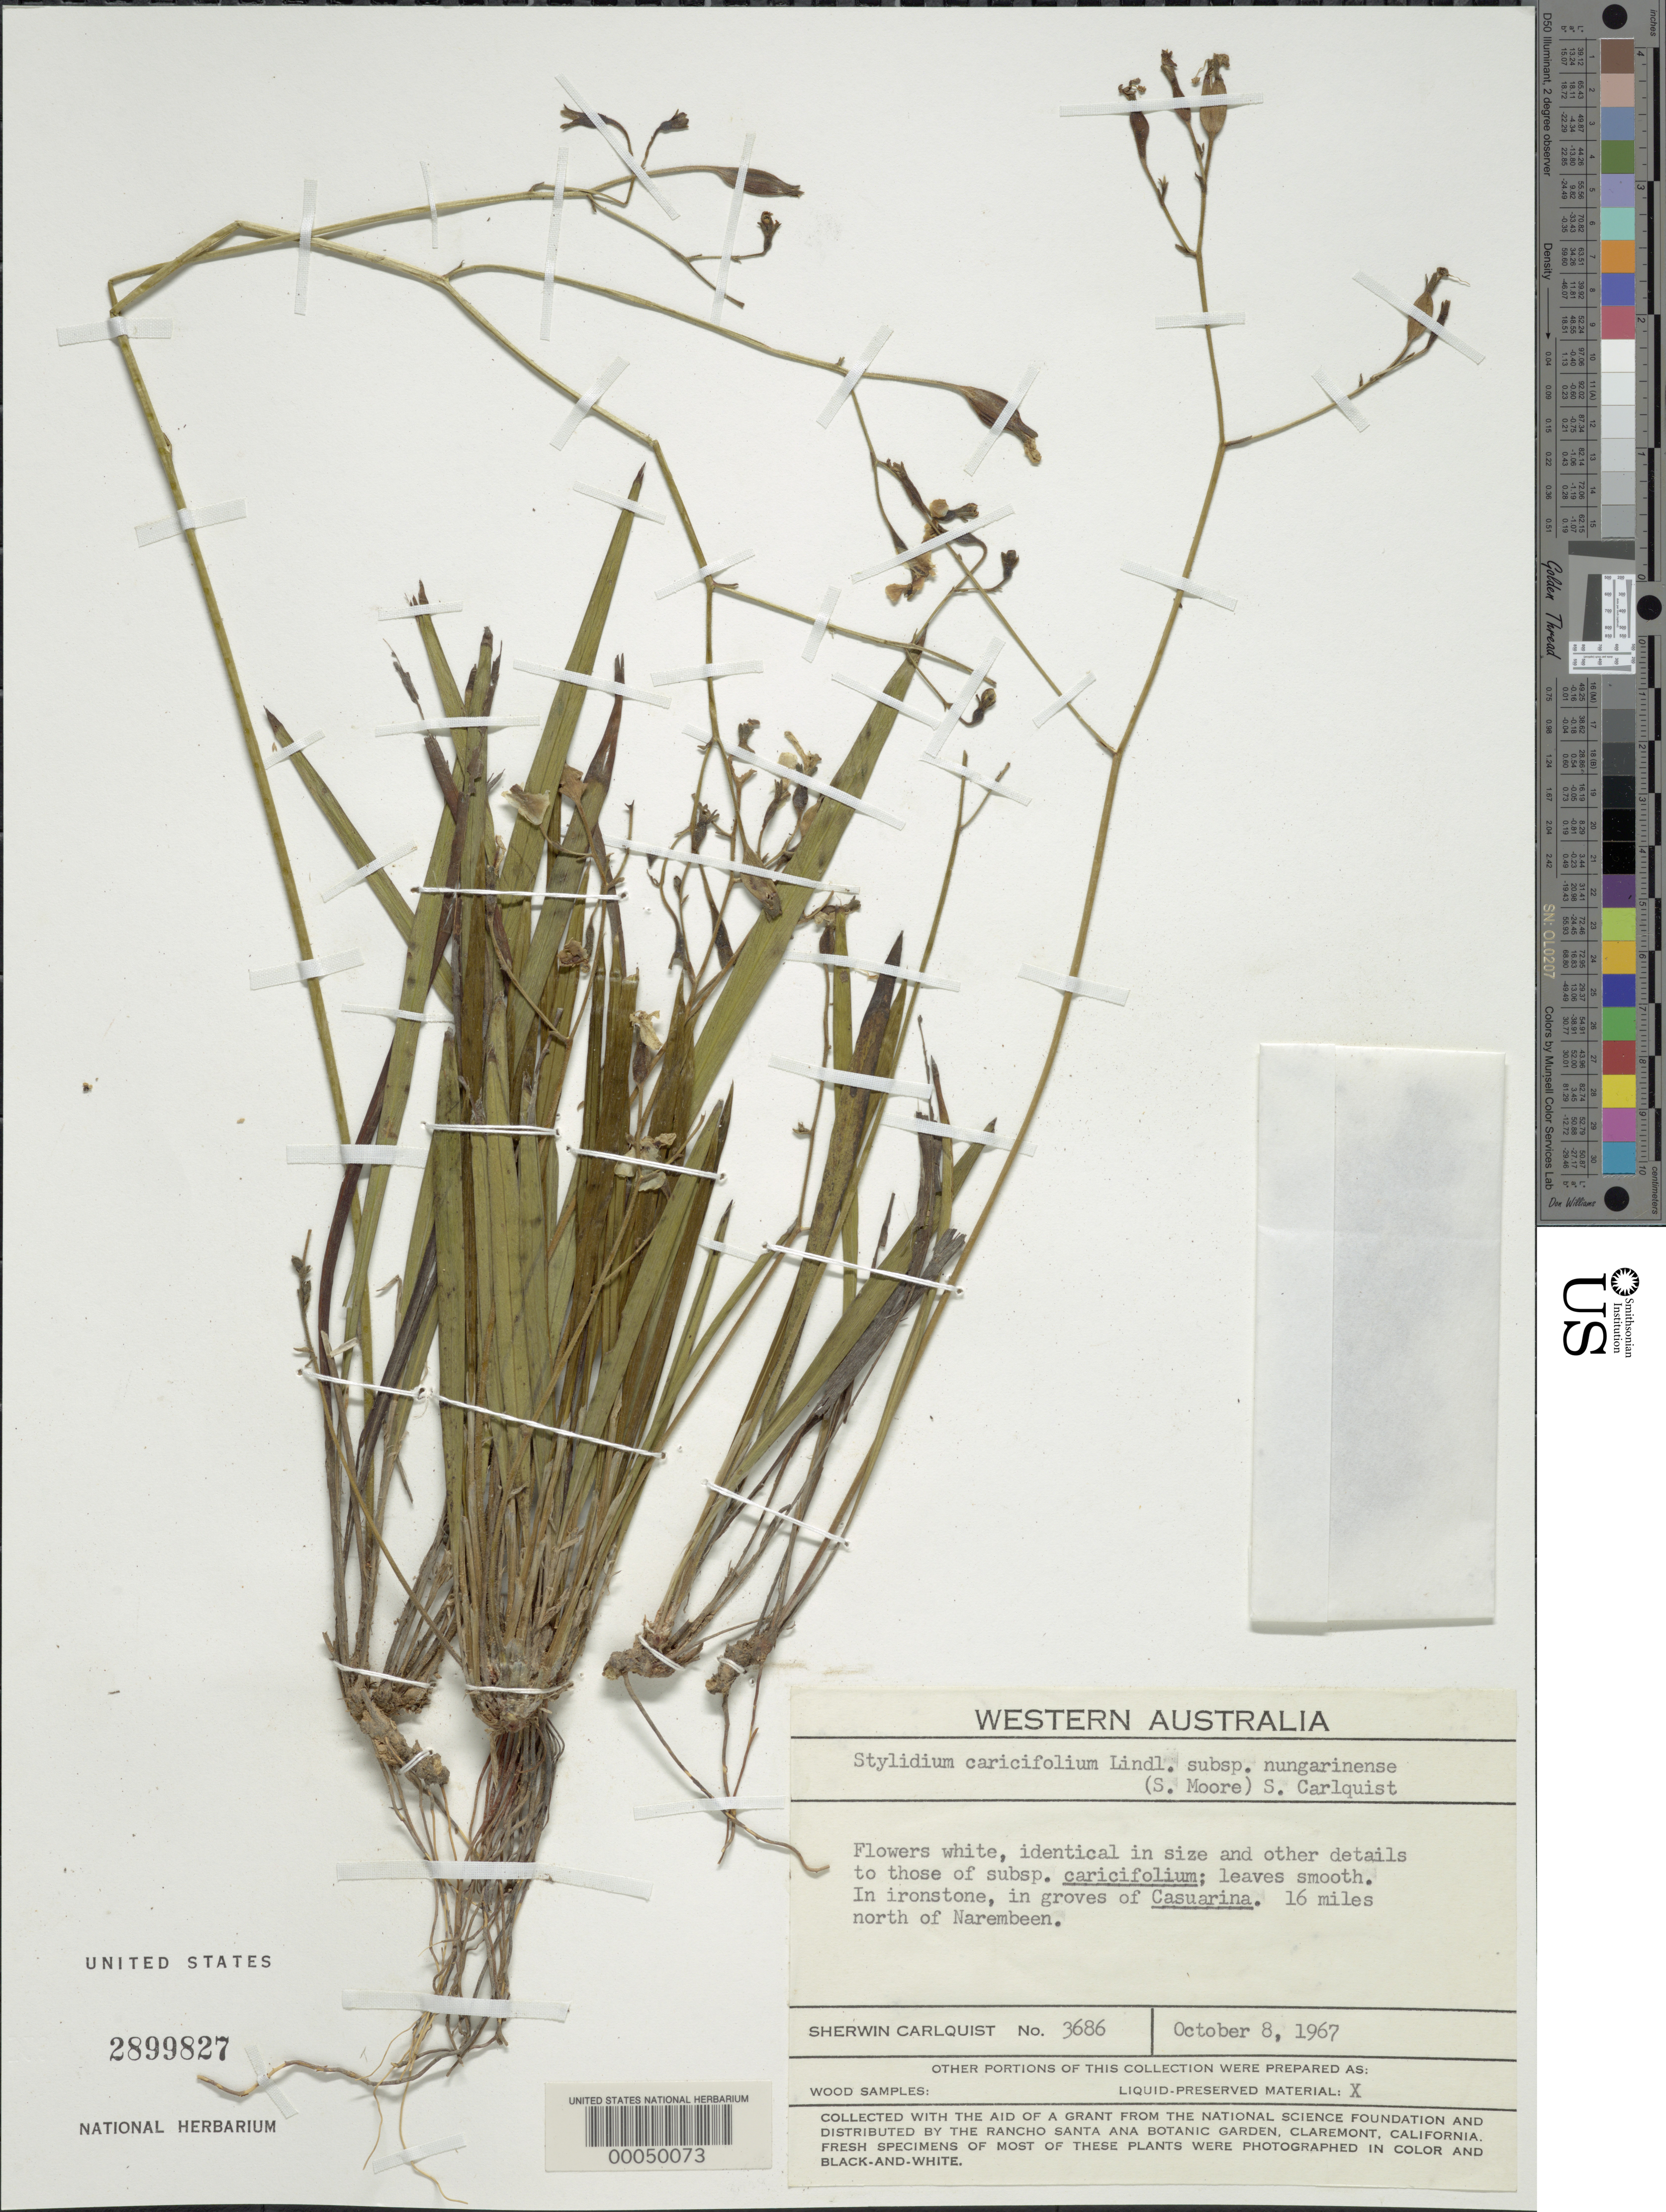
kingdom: Plantae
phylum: Tracheophyta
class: Magnoliopsida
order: Asterales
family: Stylidiaceae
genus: Stylidium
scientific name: Stylidium caricifolium subsp. nungarinense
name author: (S. Moore) Carlquist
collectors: S. Carlquist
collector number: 3686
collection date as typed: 08 Oct 1967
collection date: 1967-10-08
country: Australia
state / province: Western Australia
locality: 16 mi. n of narembeen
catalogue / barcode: US 2899827